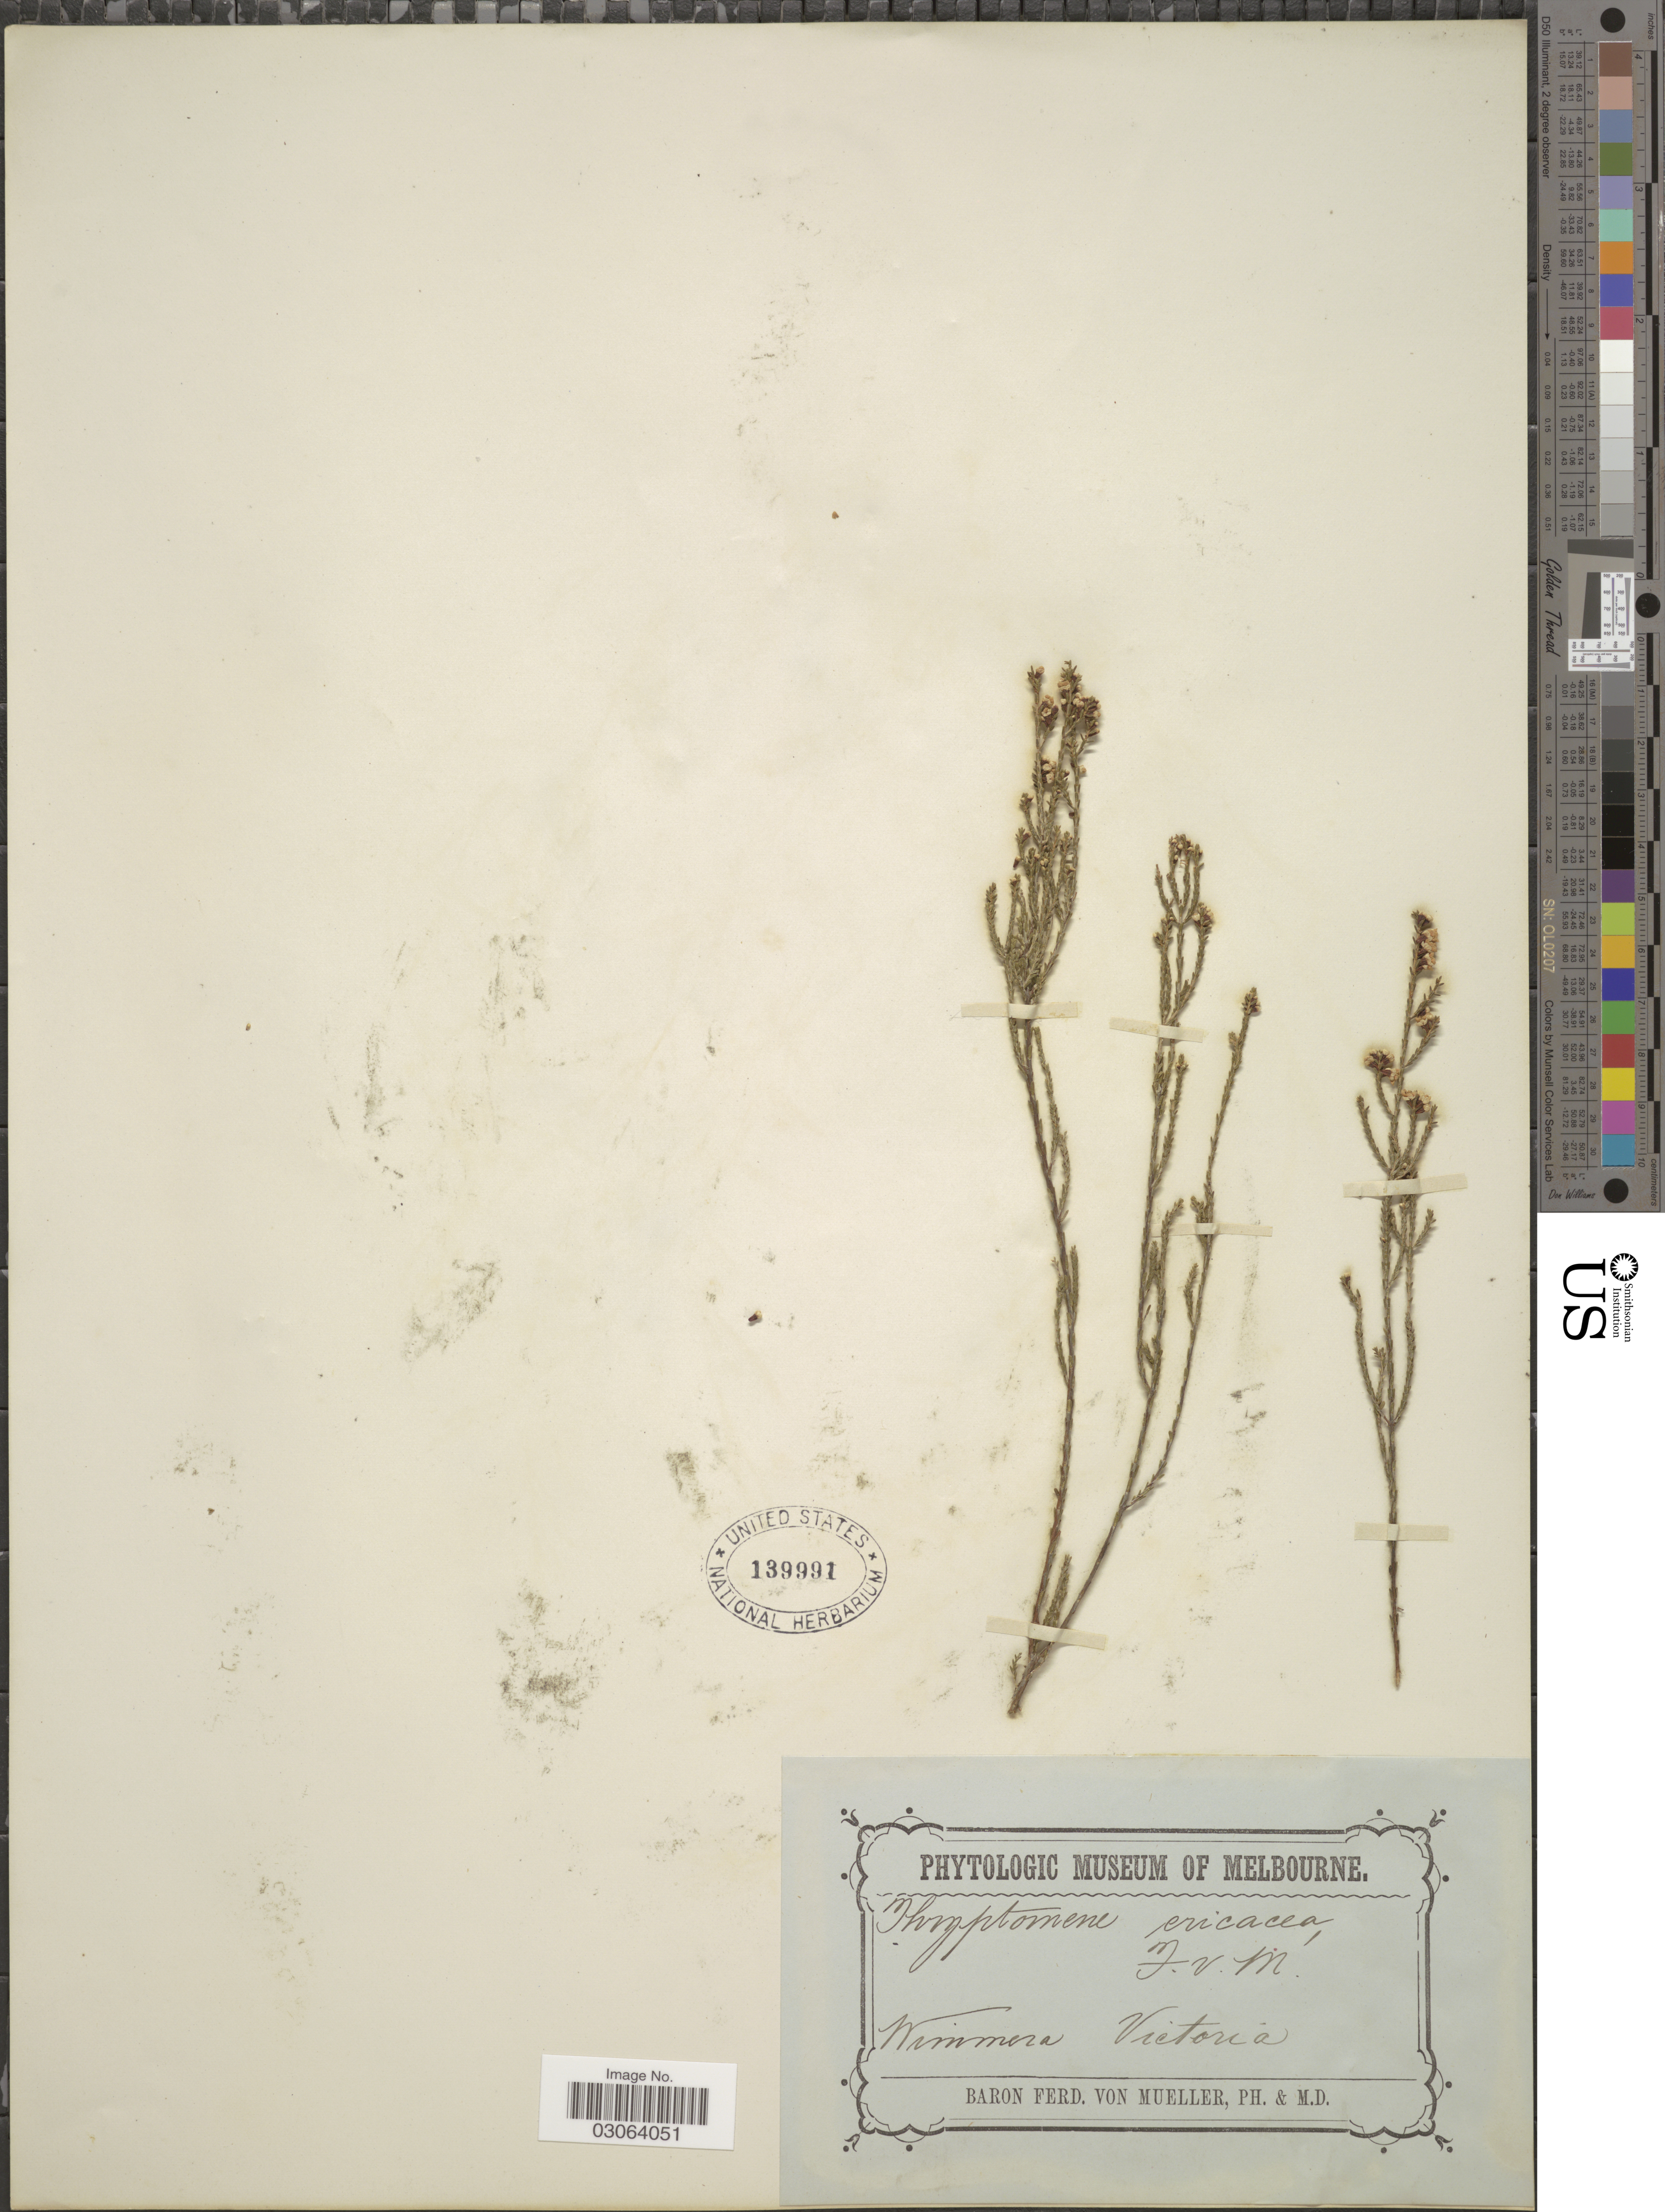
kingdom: Plantae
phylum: Tracheophyta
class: Magnoliopsida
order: Myrtales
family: Myrtaceae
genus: Thryptomene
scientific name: Thryptomene ericaea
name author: F. Muell.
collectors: F. Mueller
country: Australia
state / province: Victoria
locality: Wimmera, Victoria.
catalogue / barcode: US 139991